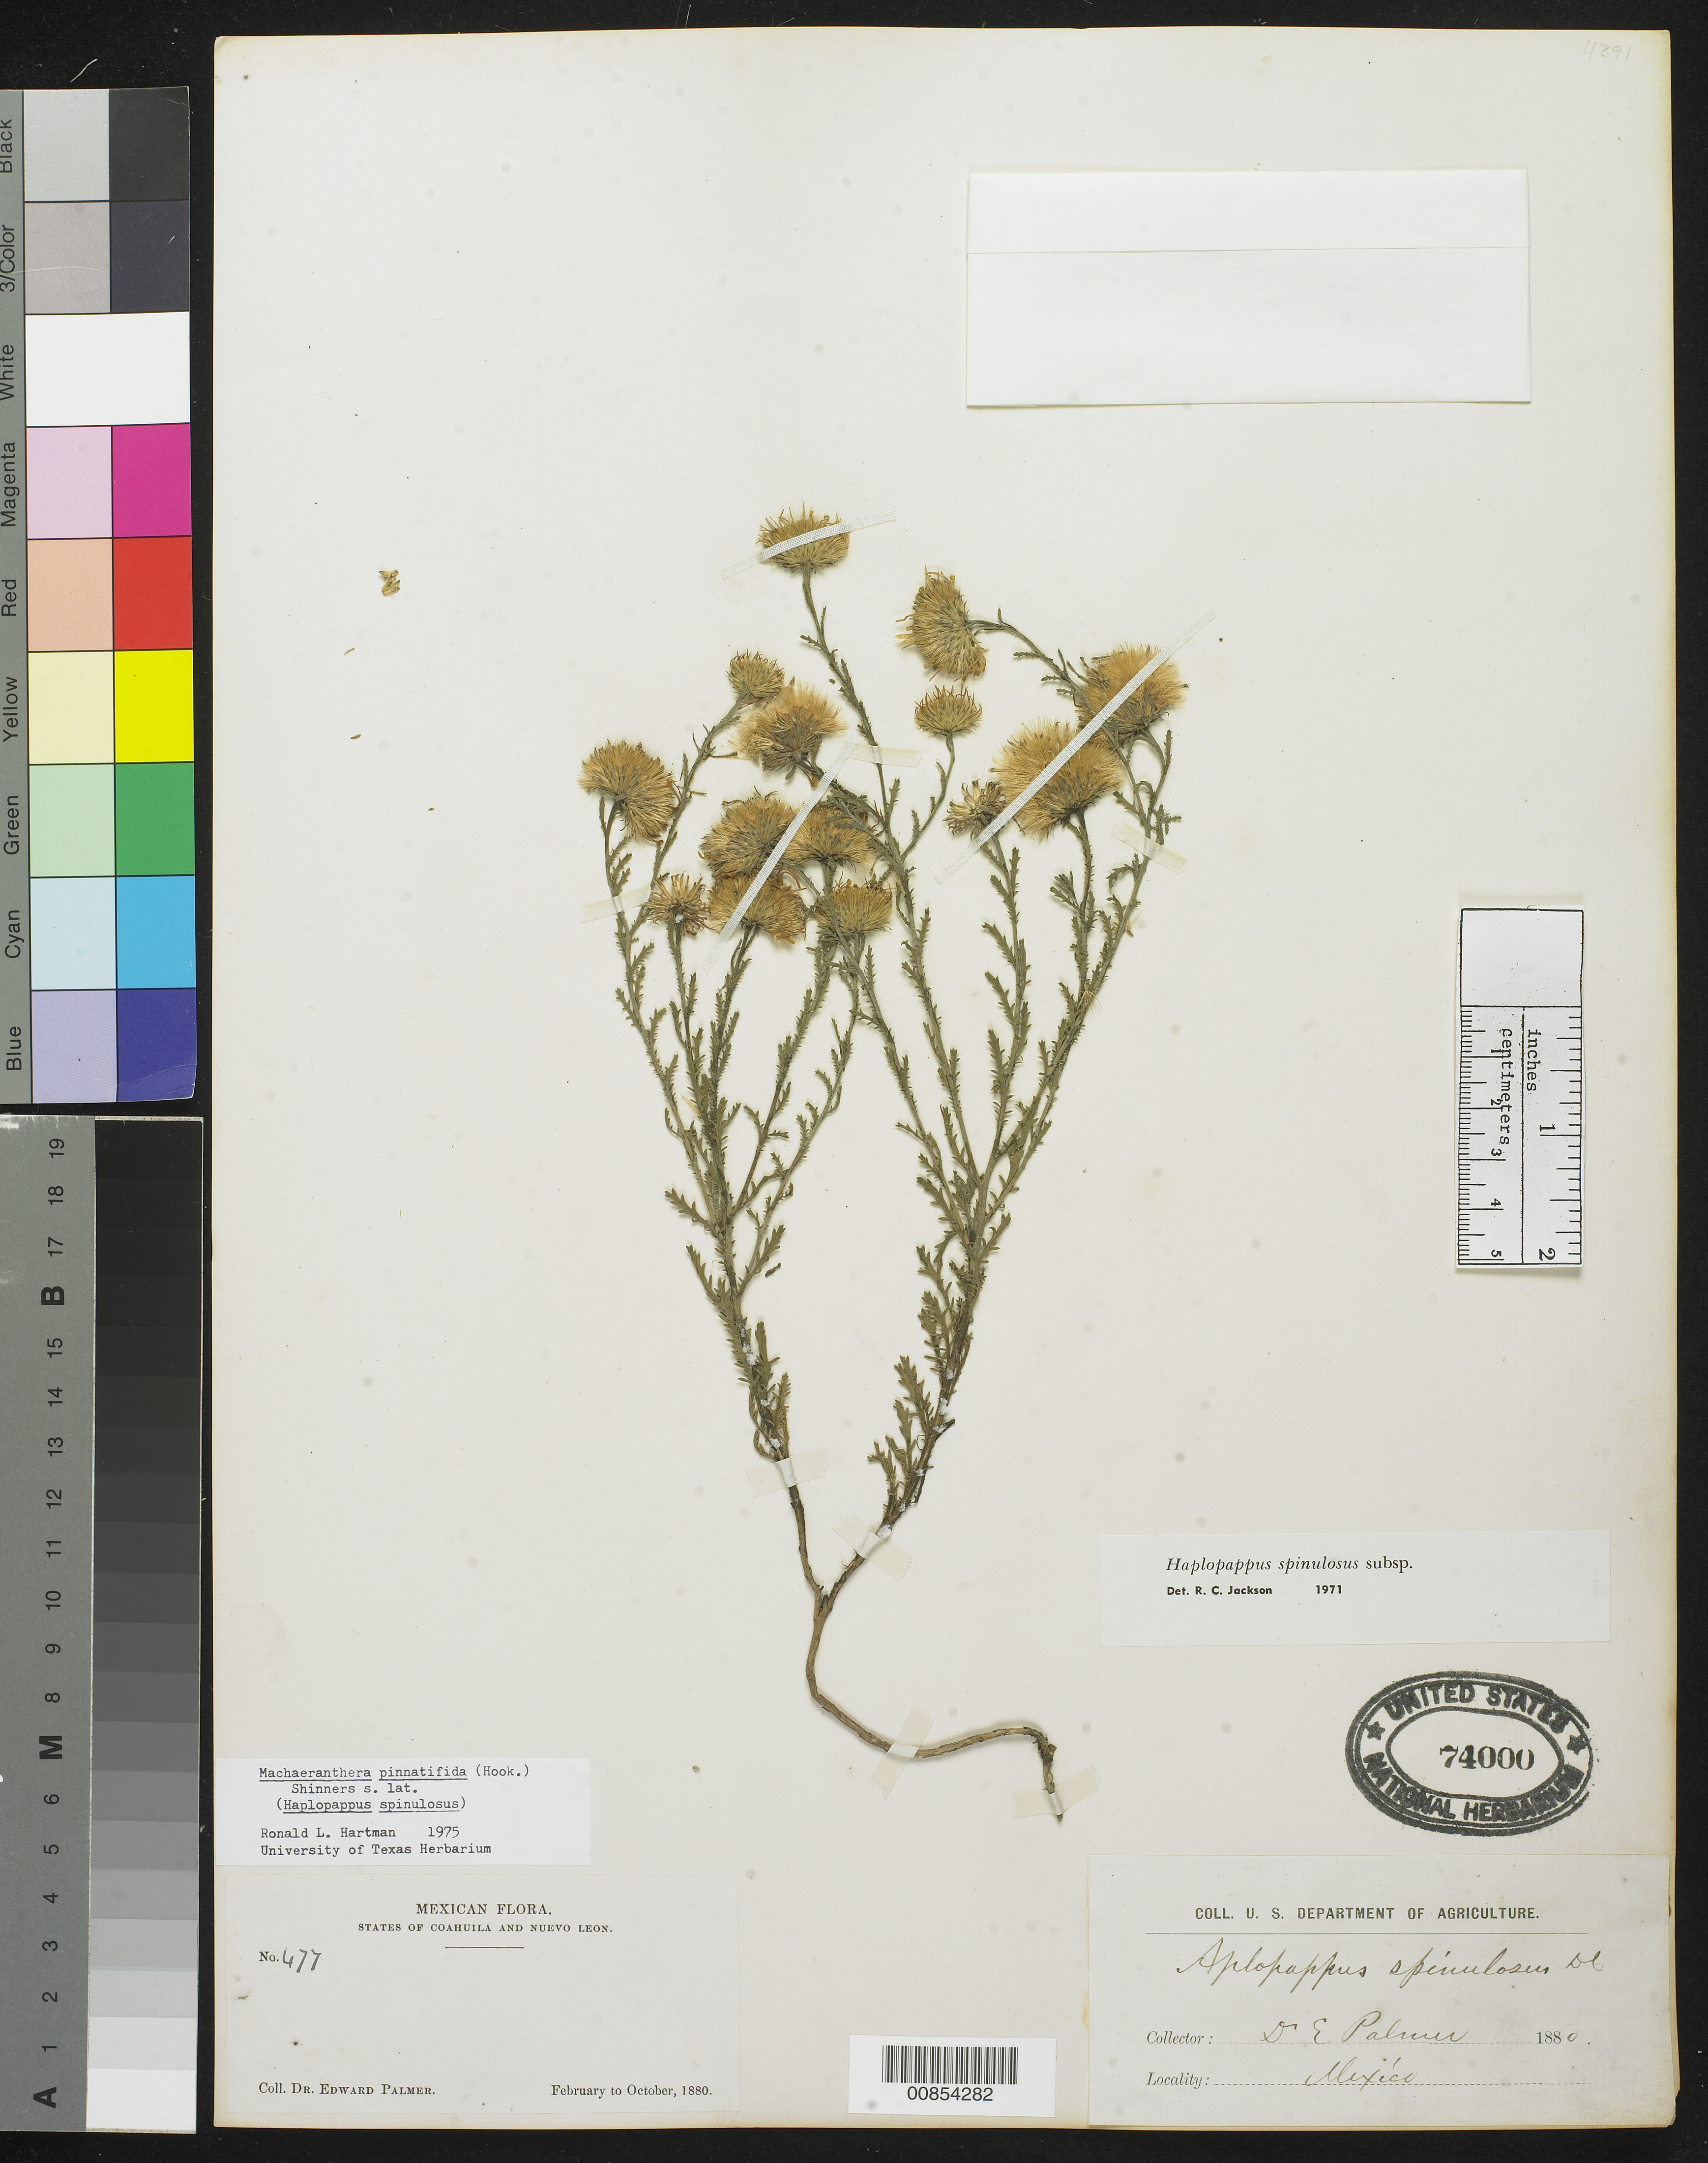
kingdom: Plantae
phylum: Tracheophyta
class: Magnoliopsida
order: Asterales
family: Asteraceae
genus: Machaeranthera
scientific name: Machaeranthera pinnatifida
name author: (Hook.) Shinners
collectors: E. Palmer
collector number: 477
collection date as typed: Feb 1880 to -- Oct 1880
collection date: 1880-02/1880-10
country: Mexico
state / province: Coahuila / Nuevo León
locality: States of Coahuila and Nuevo León.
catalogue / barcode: US 74000